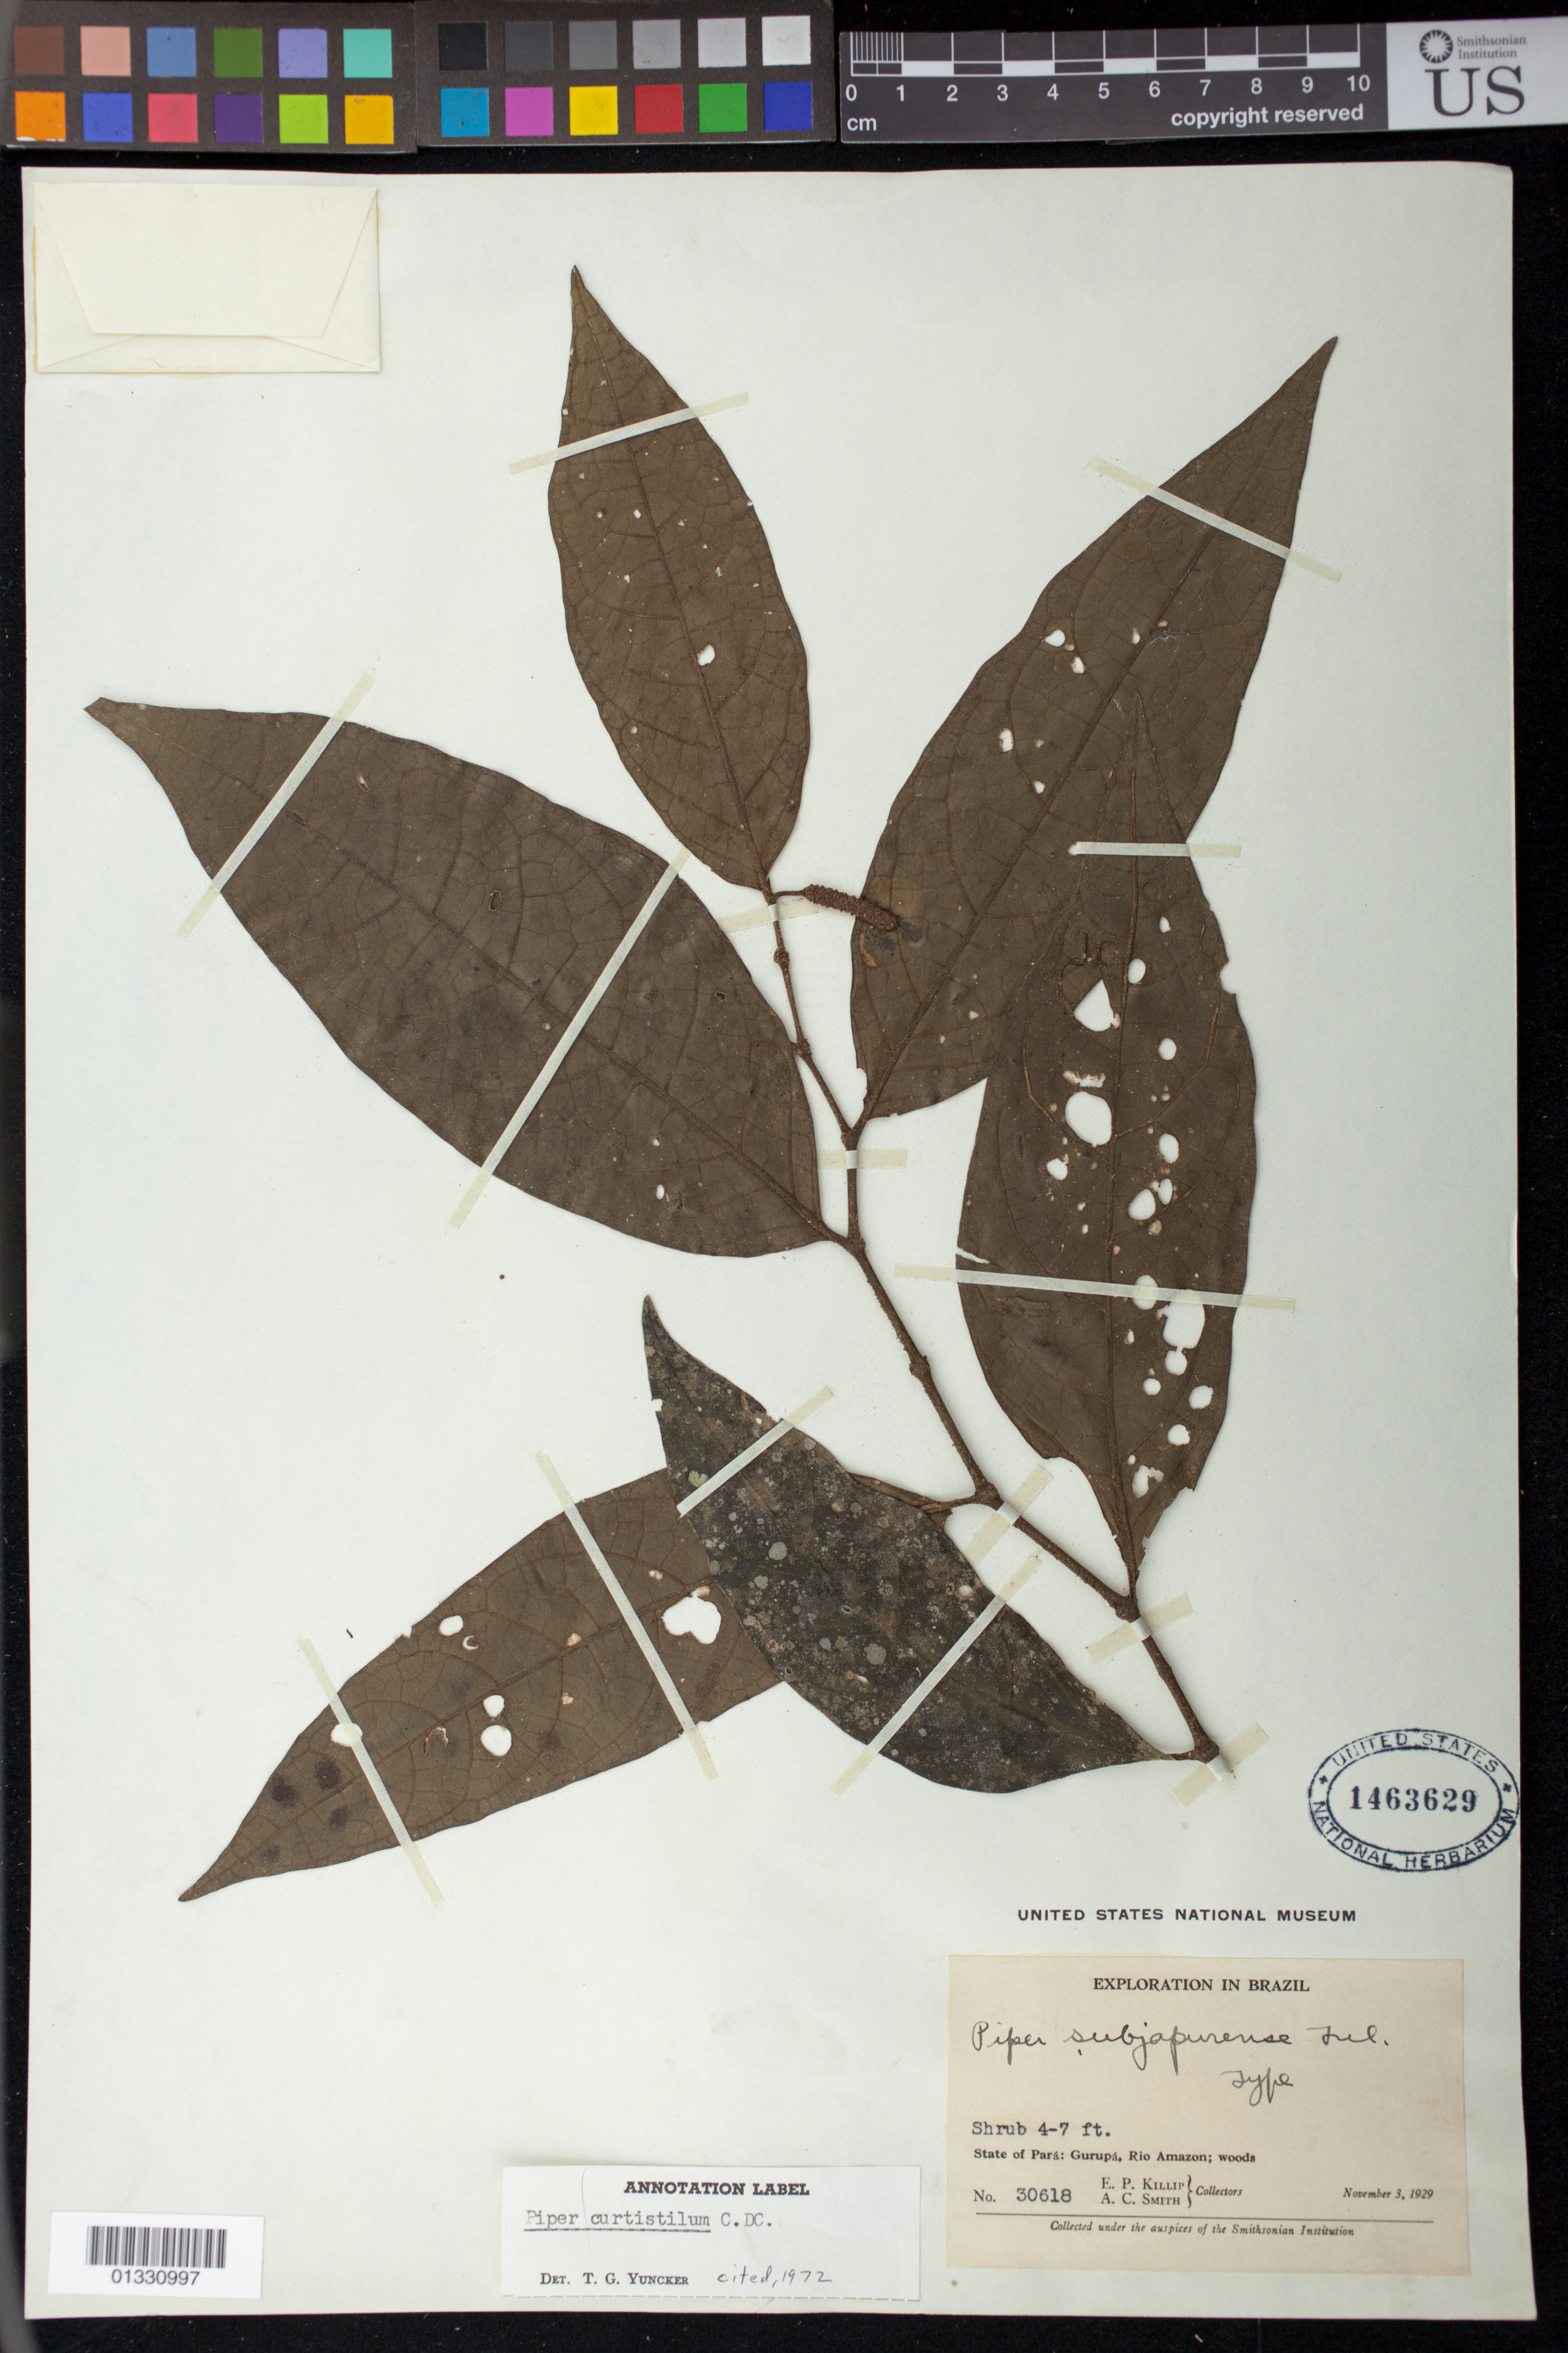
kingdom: Plantae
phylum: Tracheophyta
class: Magnoliopsida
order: Piperales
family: Piperaceae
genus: Piper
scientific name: Piper subglabrifolium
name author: C. DC.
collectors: E. P. Killip & A. C. Smith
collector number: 30618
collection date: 1929-11-03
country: Brazil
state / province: Pará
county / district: Gurupá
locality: Rio Amazon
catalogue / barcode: US 1463629